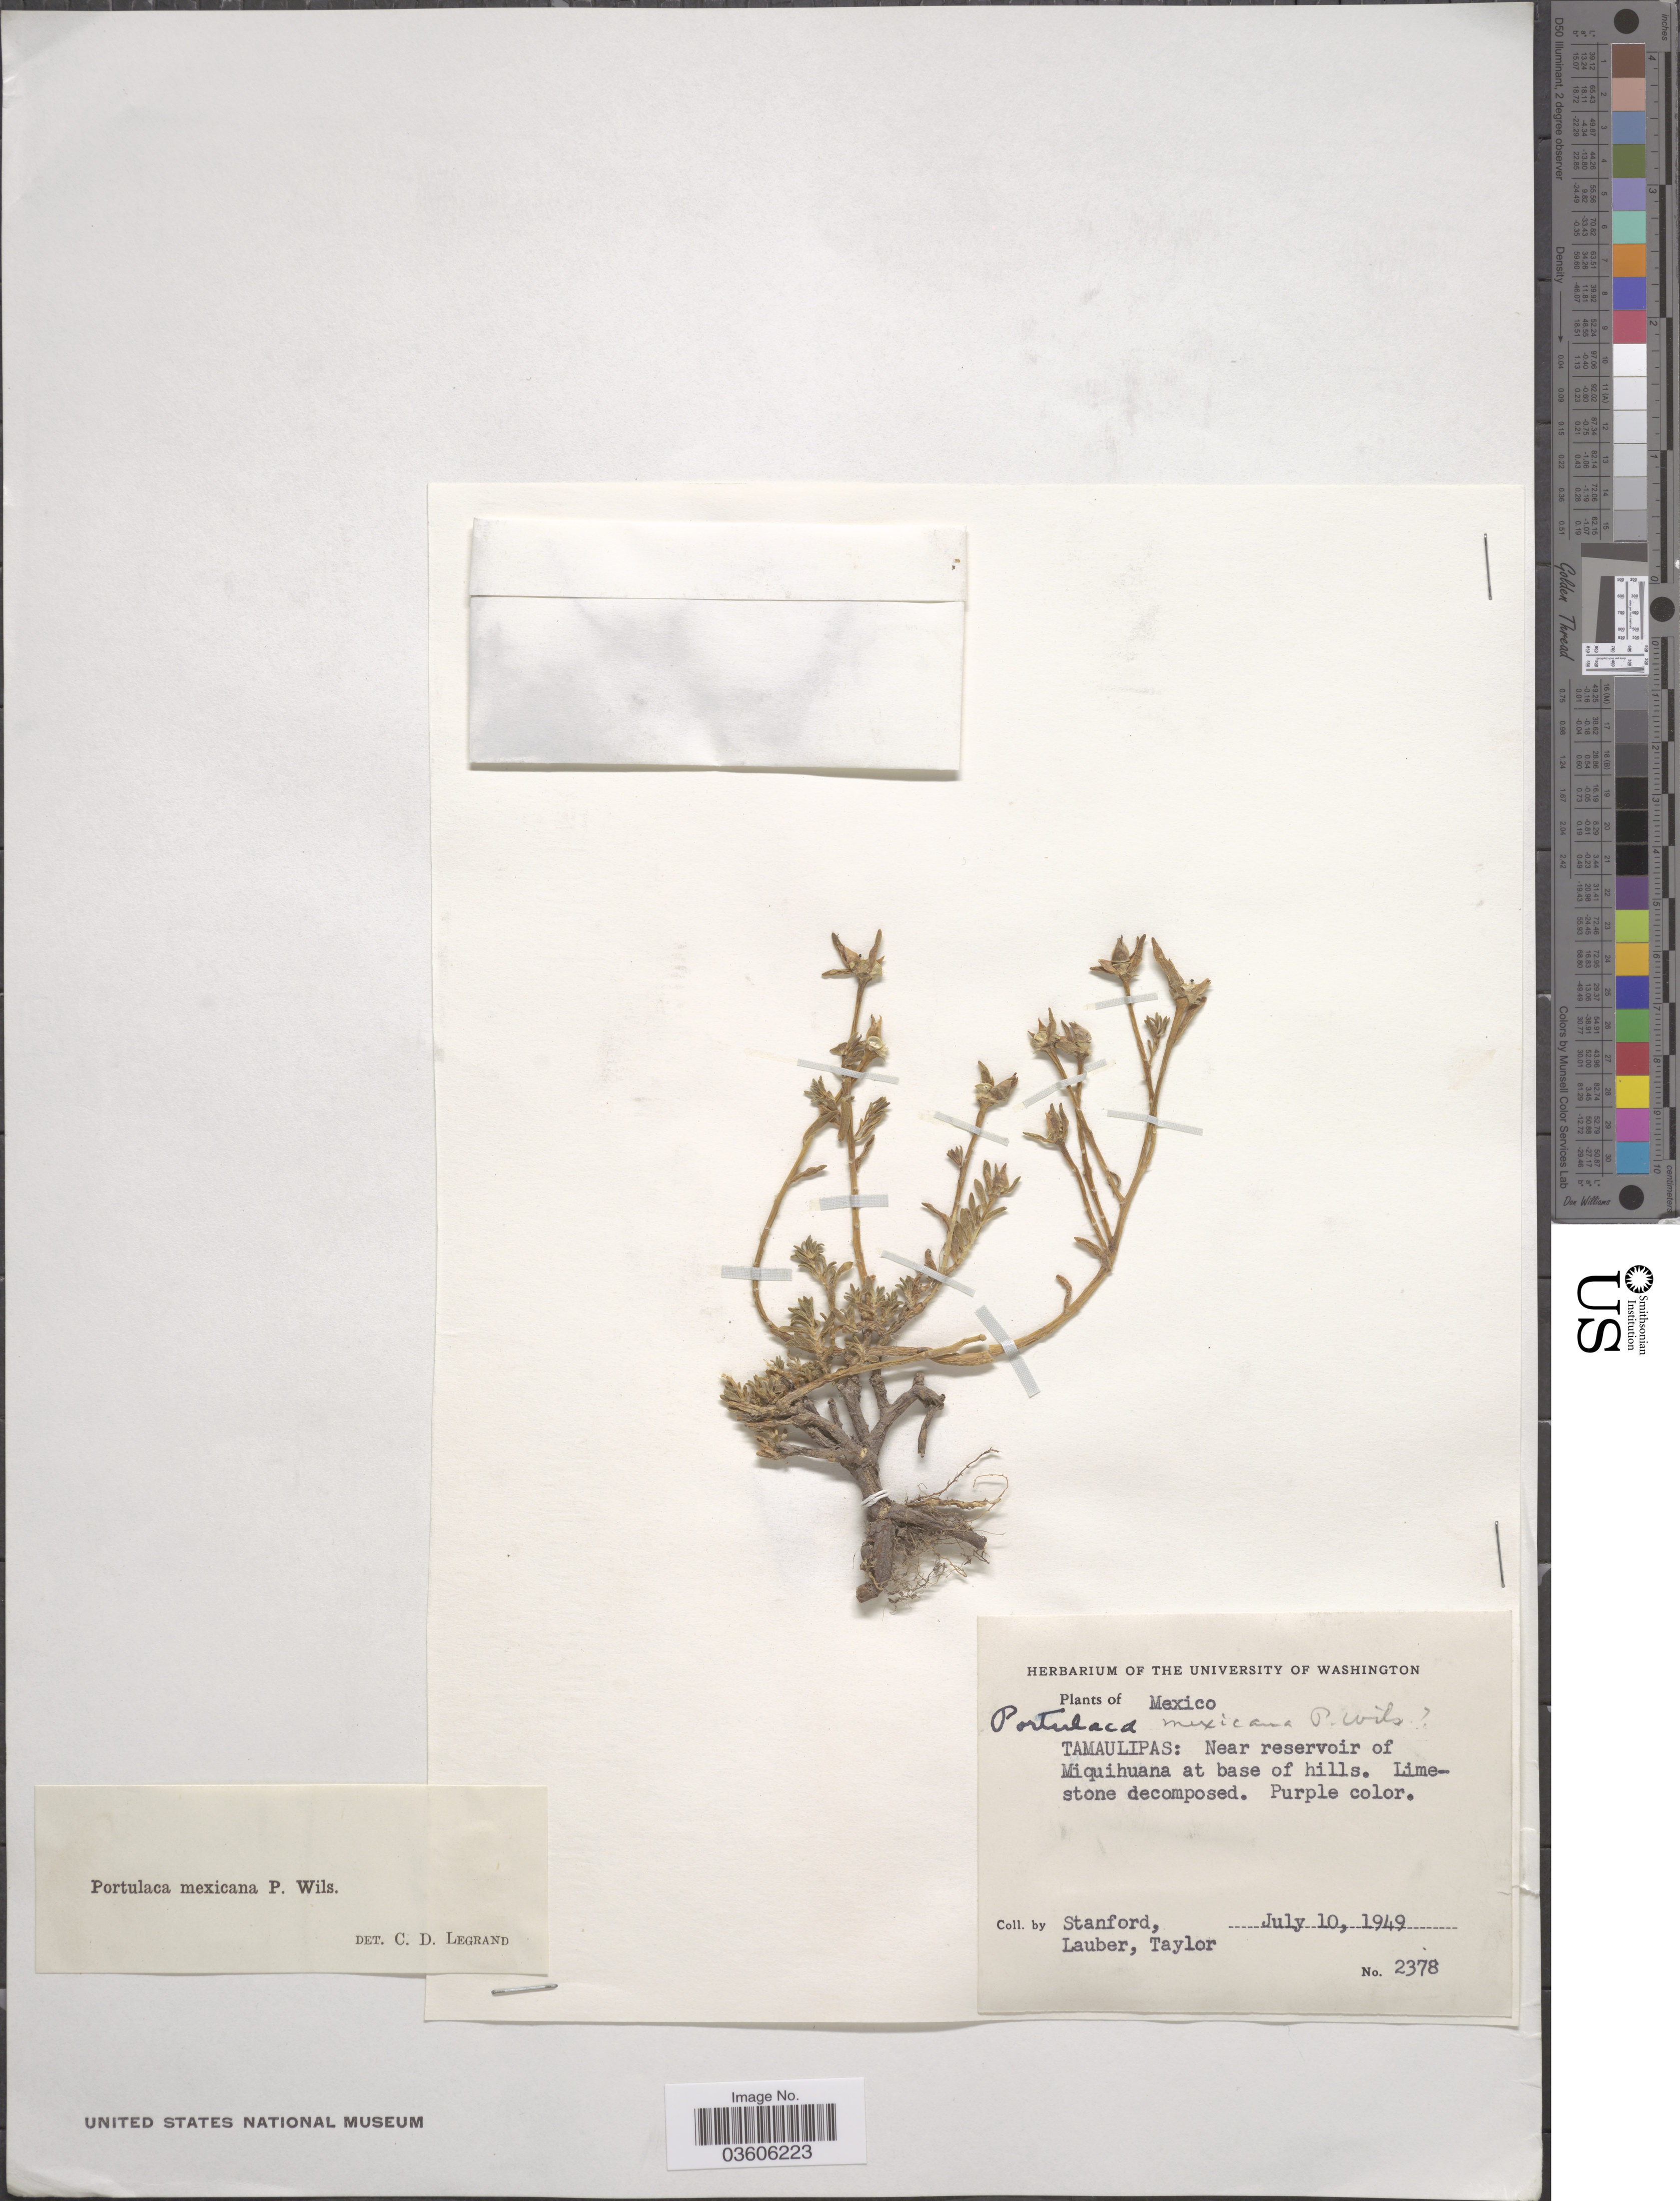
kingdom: Plantae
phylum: Tracheophyta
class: Magnoliopsida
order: Caryophyllales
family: Portulacaceae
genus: Portulaca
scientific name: Portulaca mexicana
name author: P. Wilson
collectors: -. Stanford, Lauber, -- & -- Taylor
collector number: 2378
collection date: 1949-07-10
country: Mexico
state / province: Tamaulipas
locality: Near reservoir of Miquihuana at base of hills.